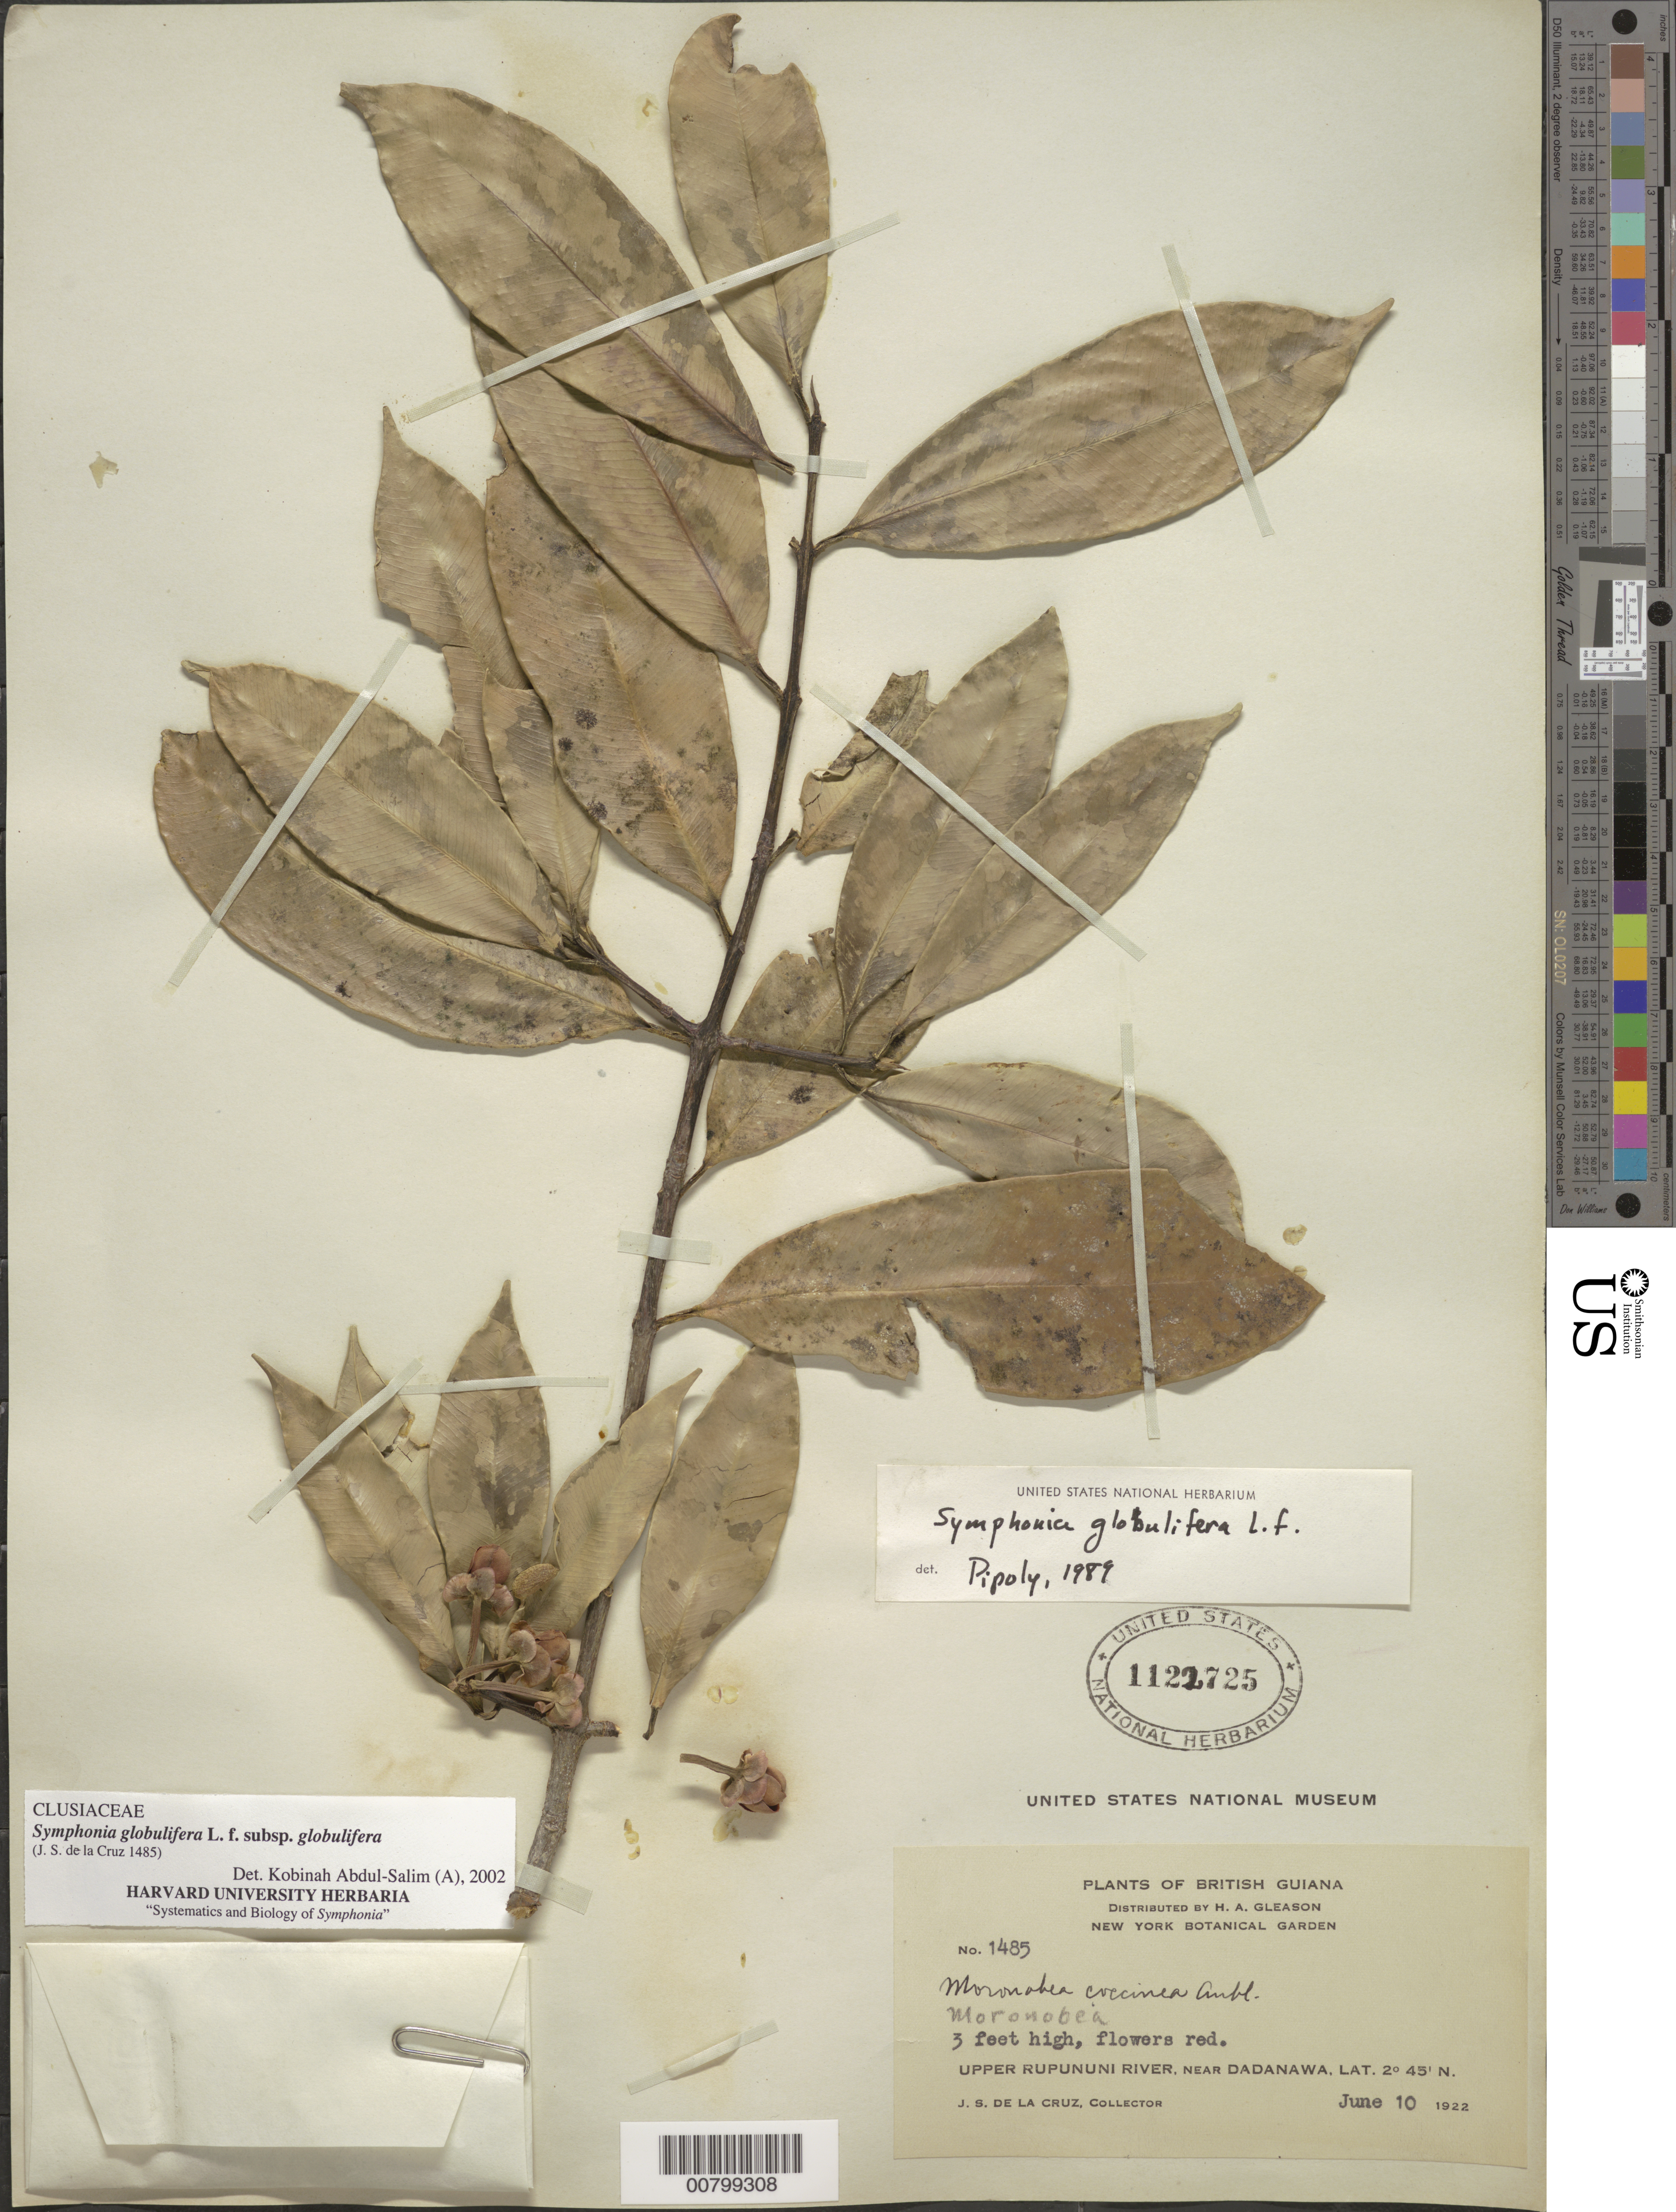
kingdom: Plantae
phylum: Tracheophyta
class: Magnoliopsida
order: Malpighiales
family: Clusiaceae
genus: Symphonia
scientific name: Symphonia globulifera subsp. globulifera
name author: L. f.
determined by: Abdul-Salim, K.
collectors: J. S. de la Cruz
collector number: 1485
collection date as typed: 10-Jun-22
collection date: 1922-06-10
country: Guyana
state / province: U. Takutu-U. Essequibo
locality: Dadanawa, vic., upper Rupununi R.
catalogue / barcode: US 1122725